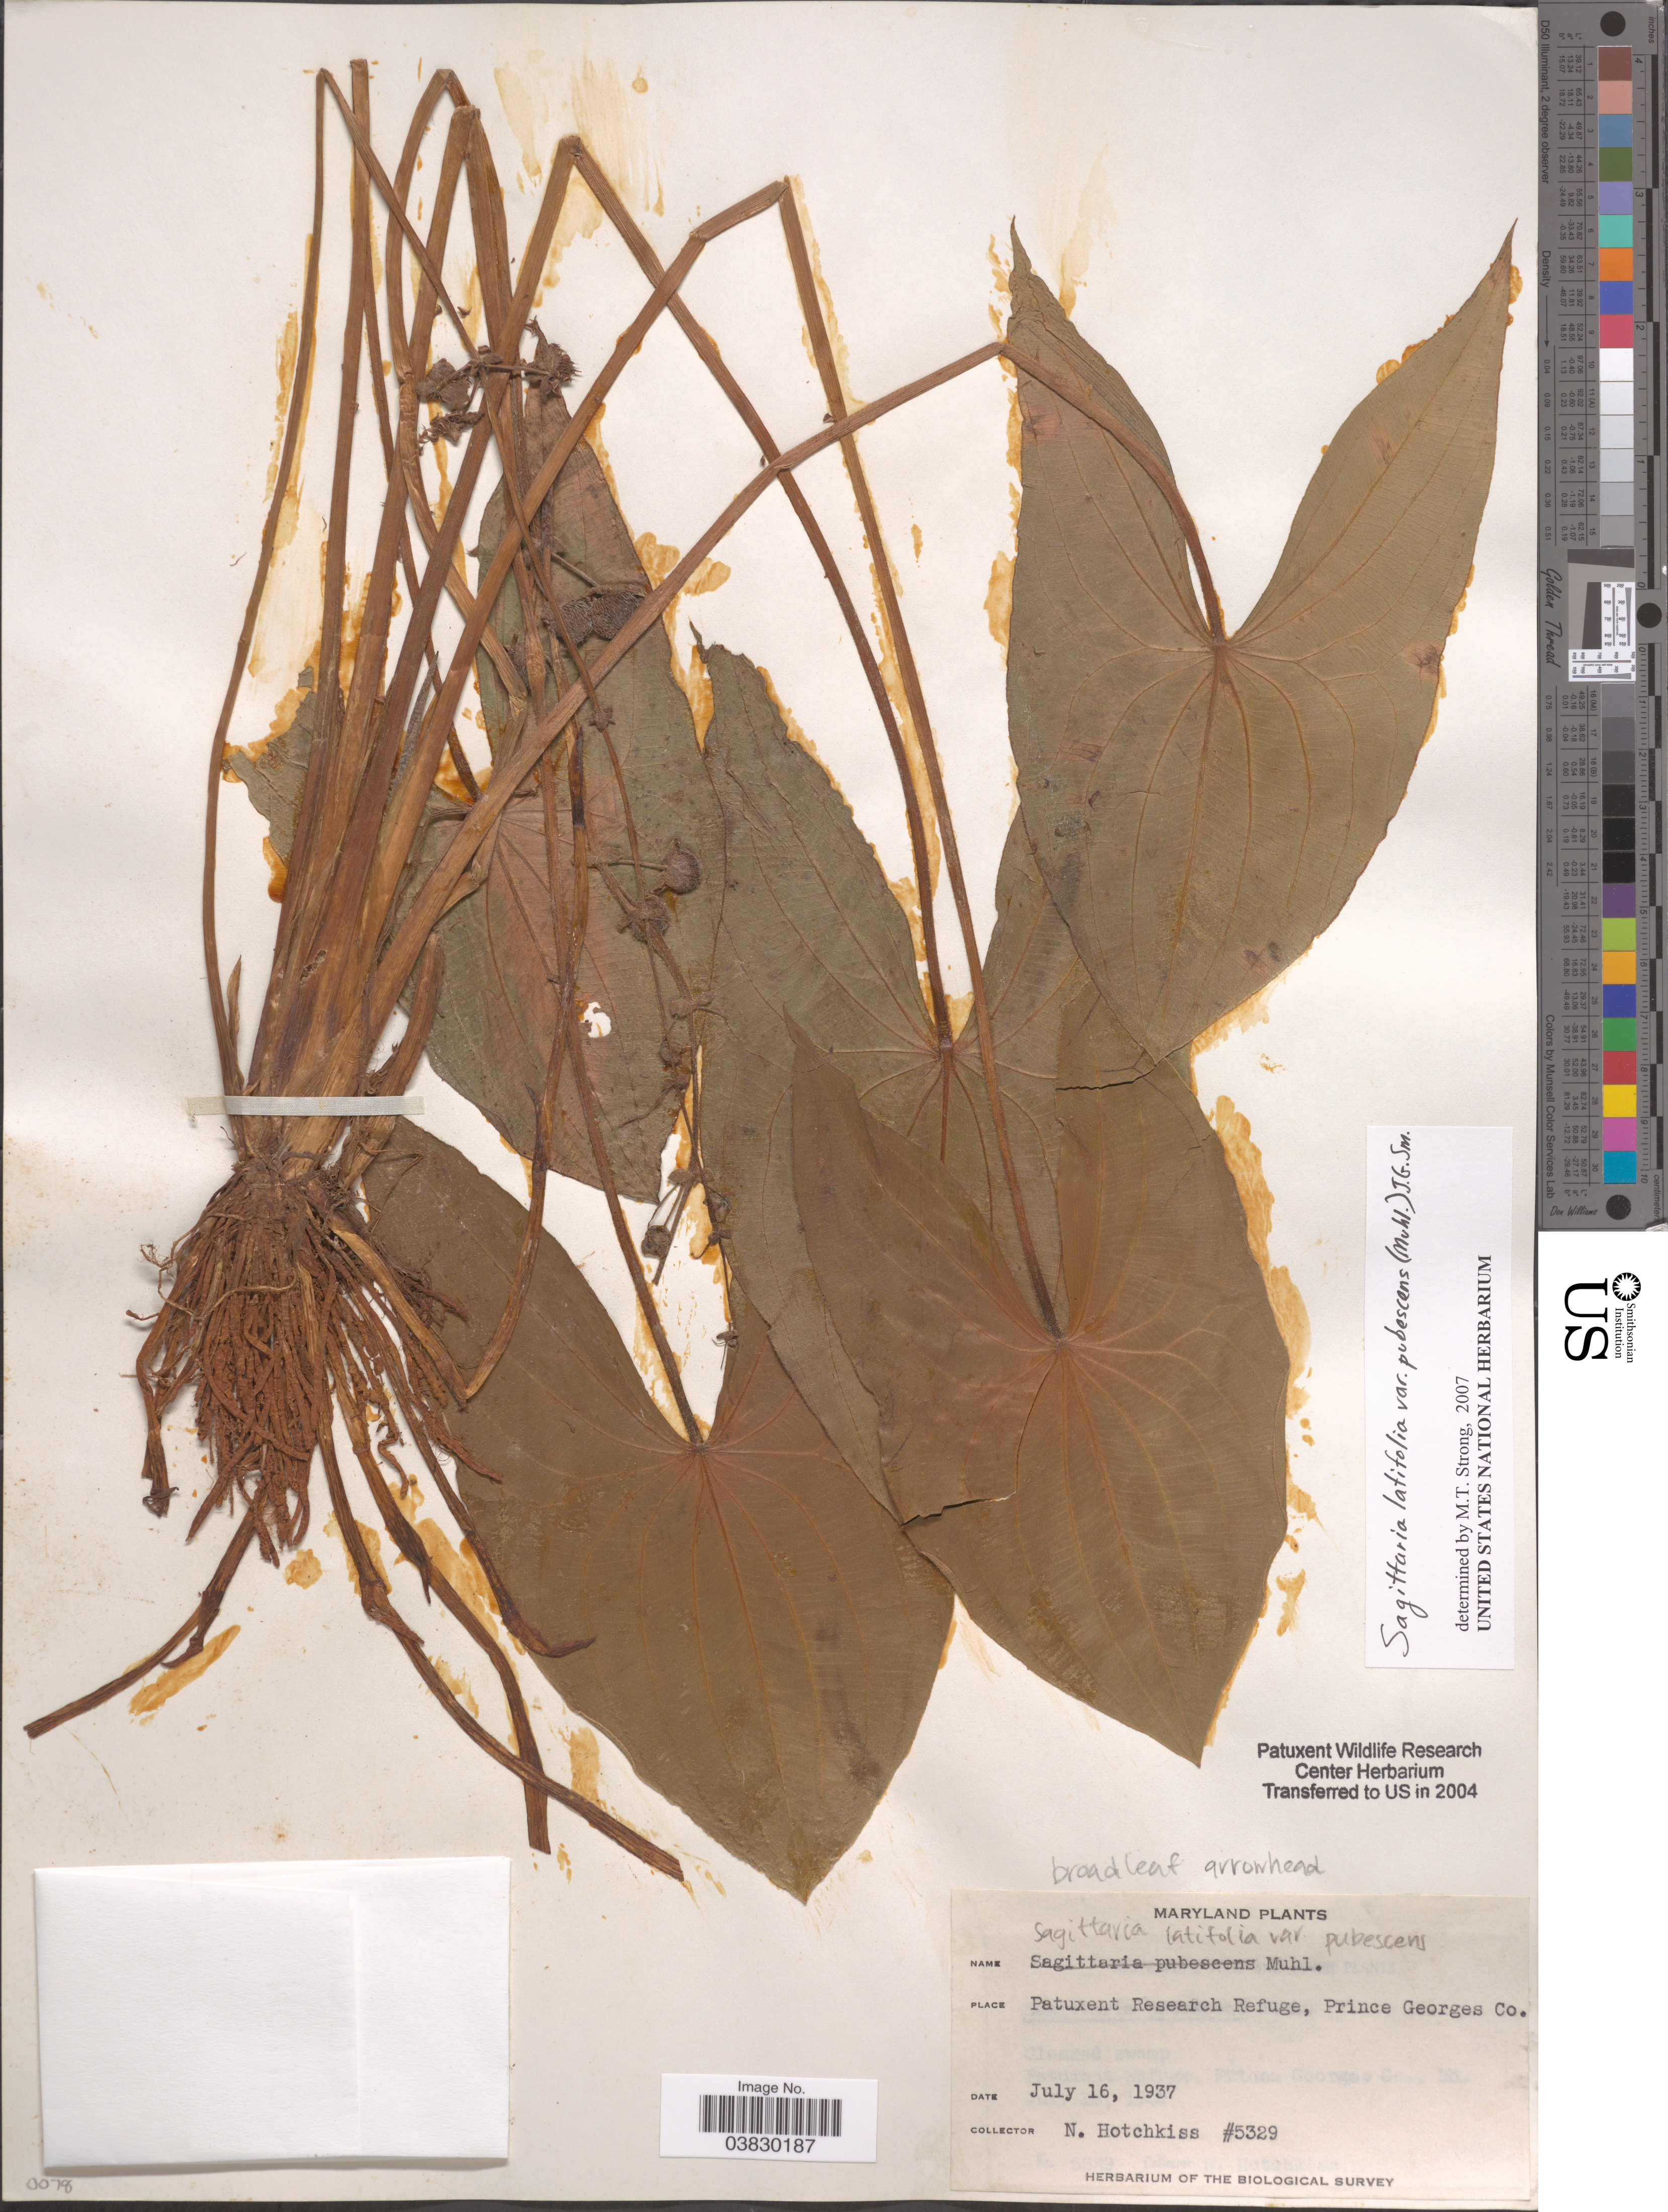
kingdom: Plantae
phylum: Tracheophyta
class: Liliopsida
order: Alismatales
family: Alismataceae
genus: Sagittaria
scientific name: Sagittaria latifolia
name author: Willd.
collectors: N. Hotchkiss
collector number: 5329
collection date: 1937-07-16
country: United States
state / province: Maryland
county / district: Prince George's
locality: Patuxent Research Refuge, Prince Georges Co.